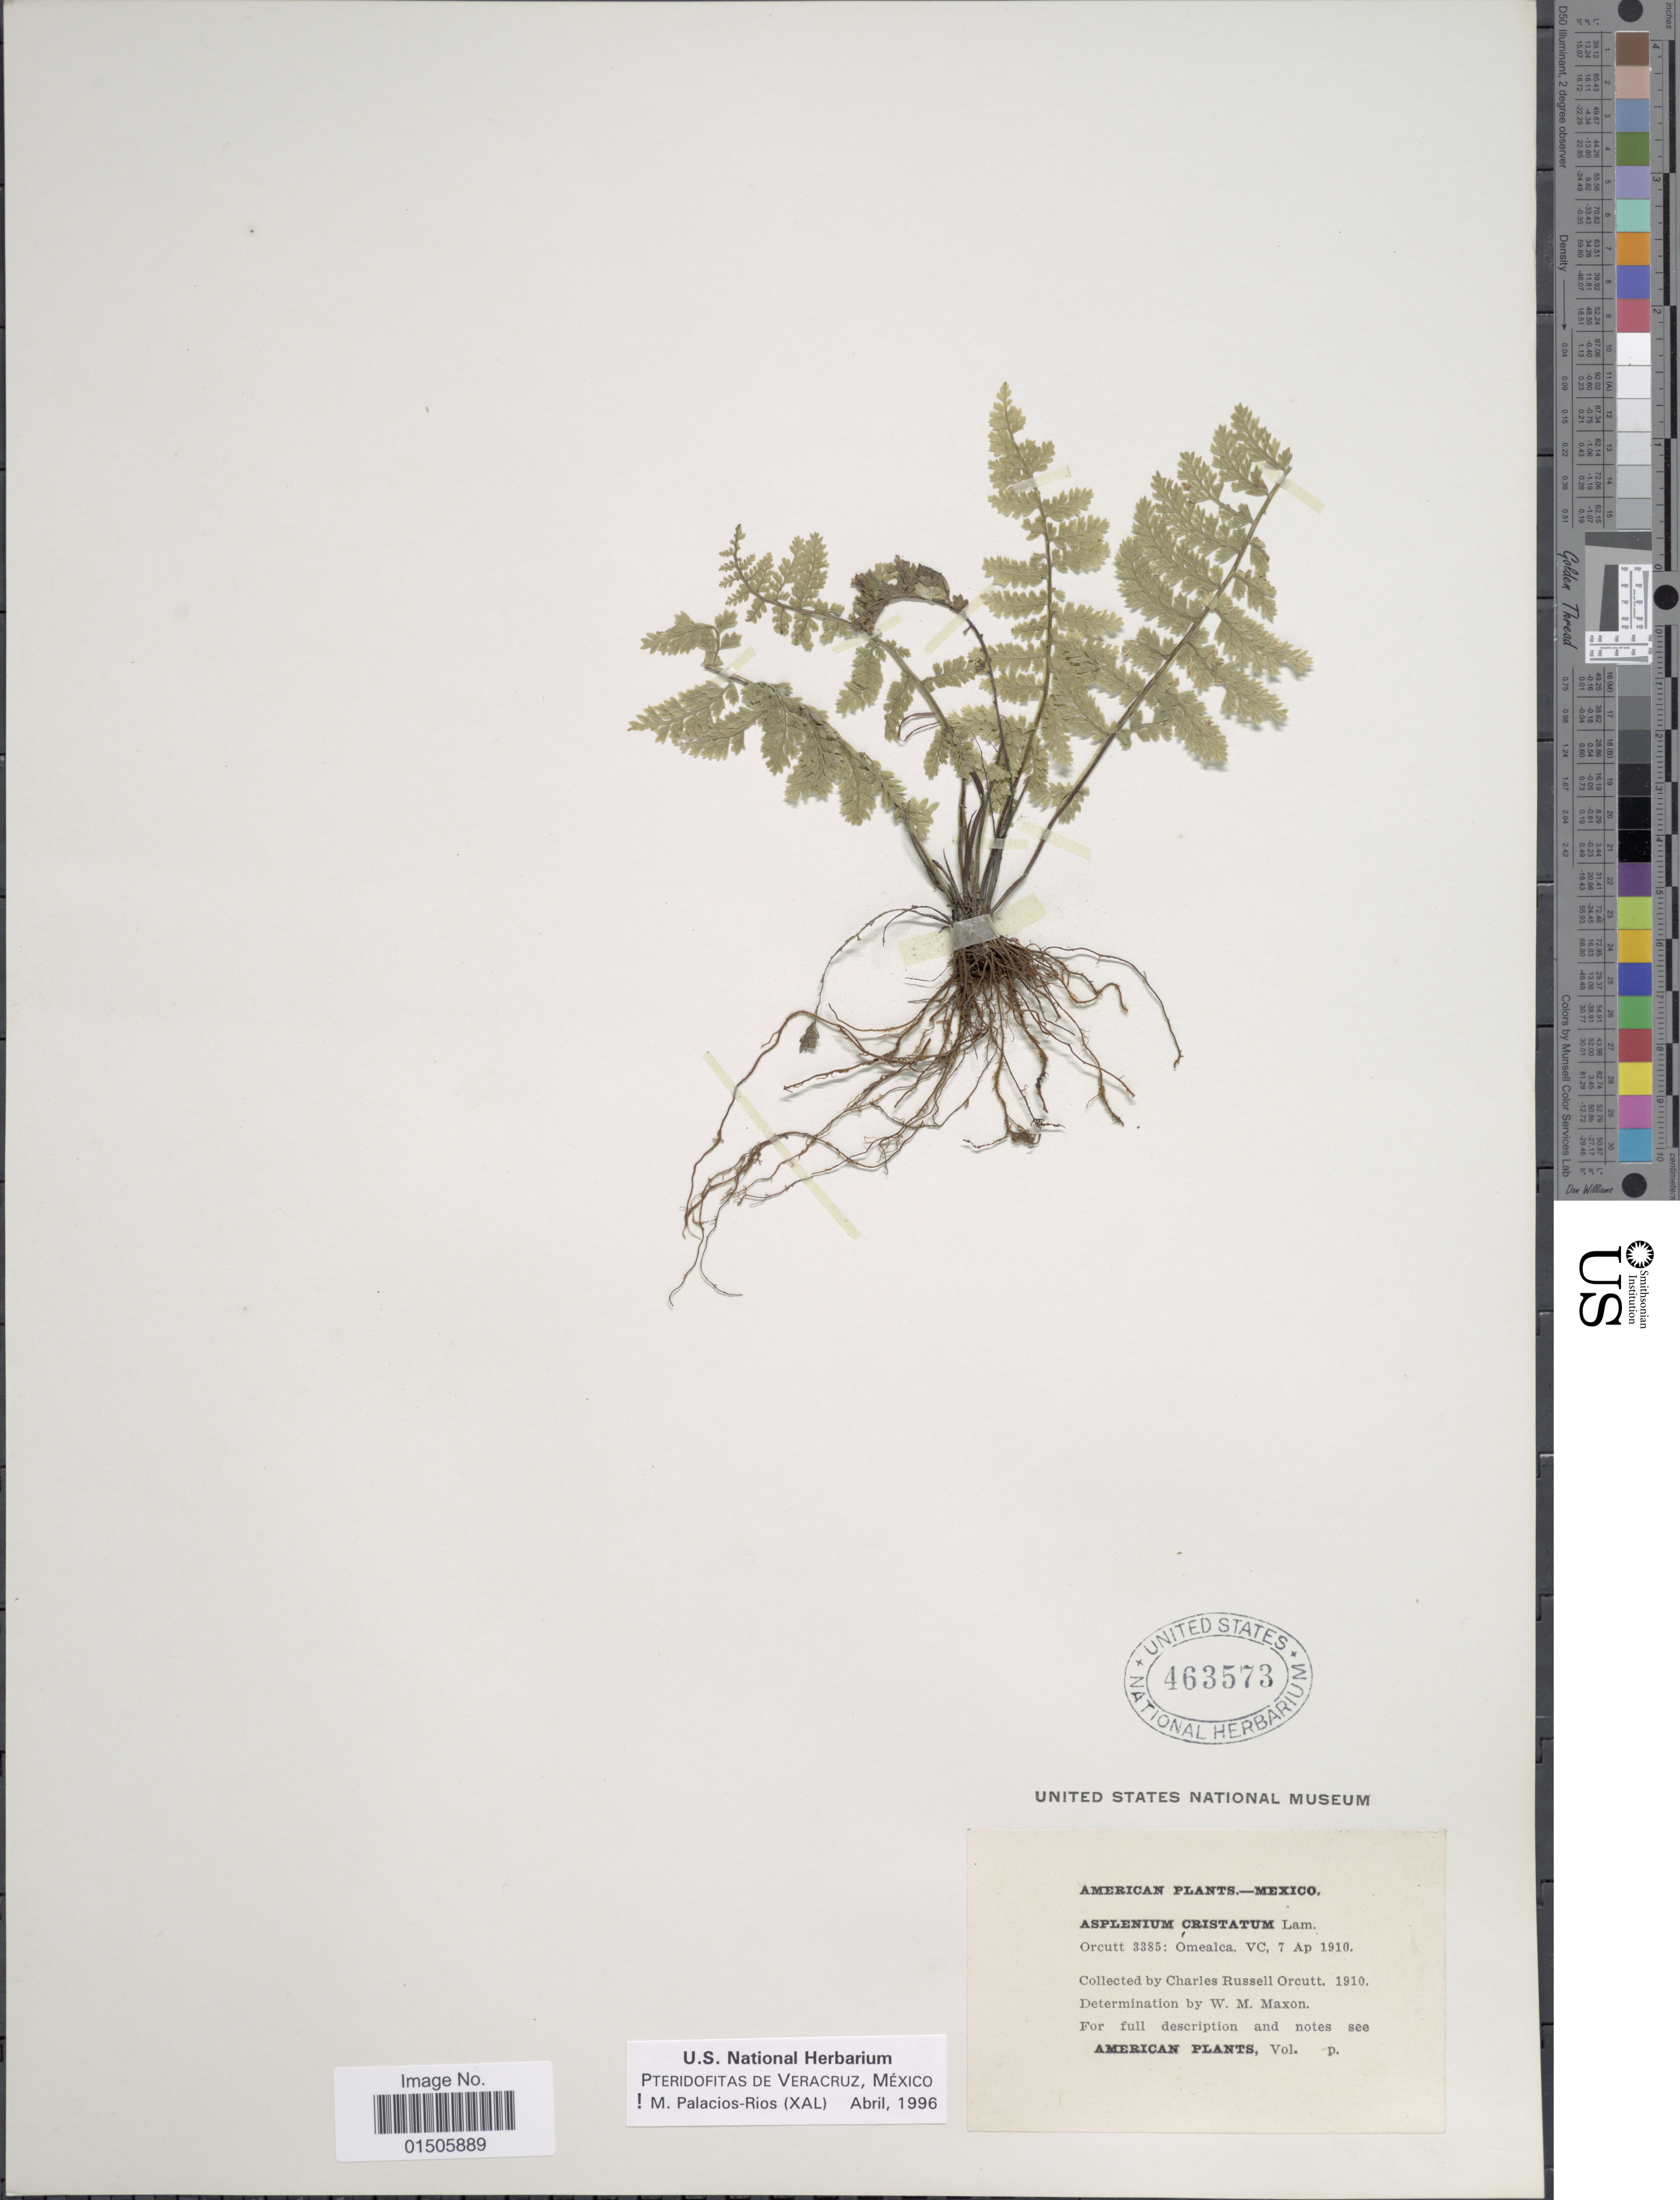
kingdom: Plantae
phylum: Tracheophyta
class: Polypodiopsida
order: Polypodiales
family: Aspleniaceae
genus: Asplenium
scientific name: Asplenium cristatum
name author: Lam.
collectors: C. R. Orcutt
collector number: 3385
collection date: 1910-04-07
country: Mexico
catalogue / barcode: US 463573